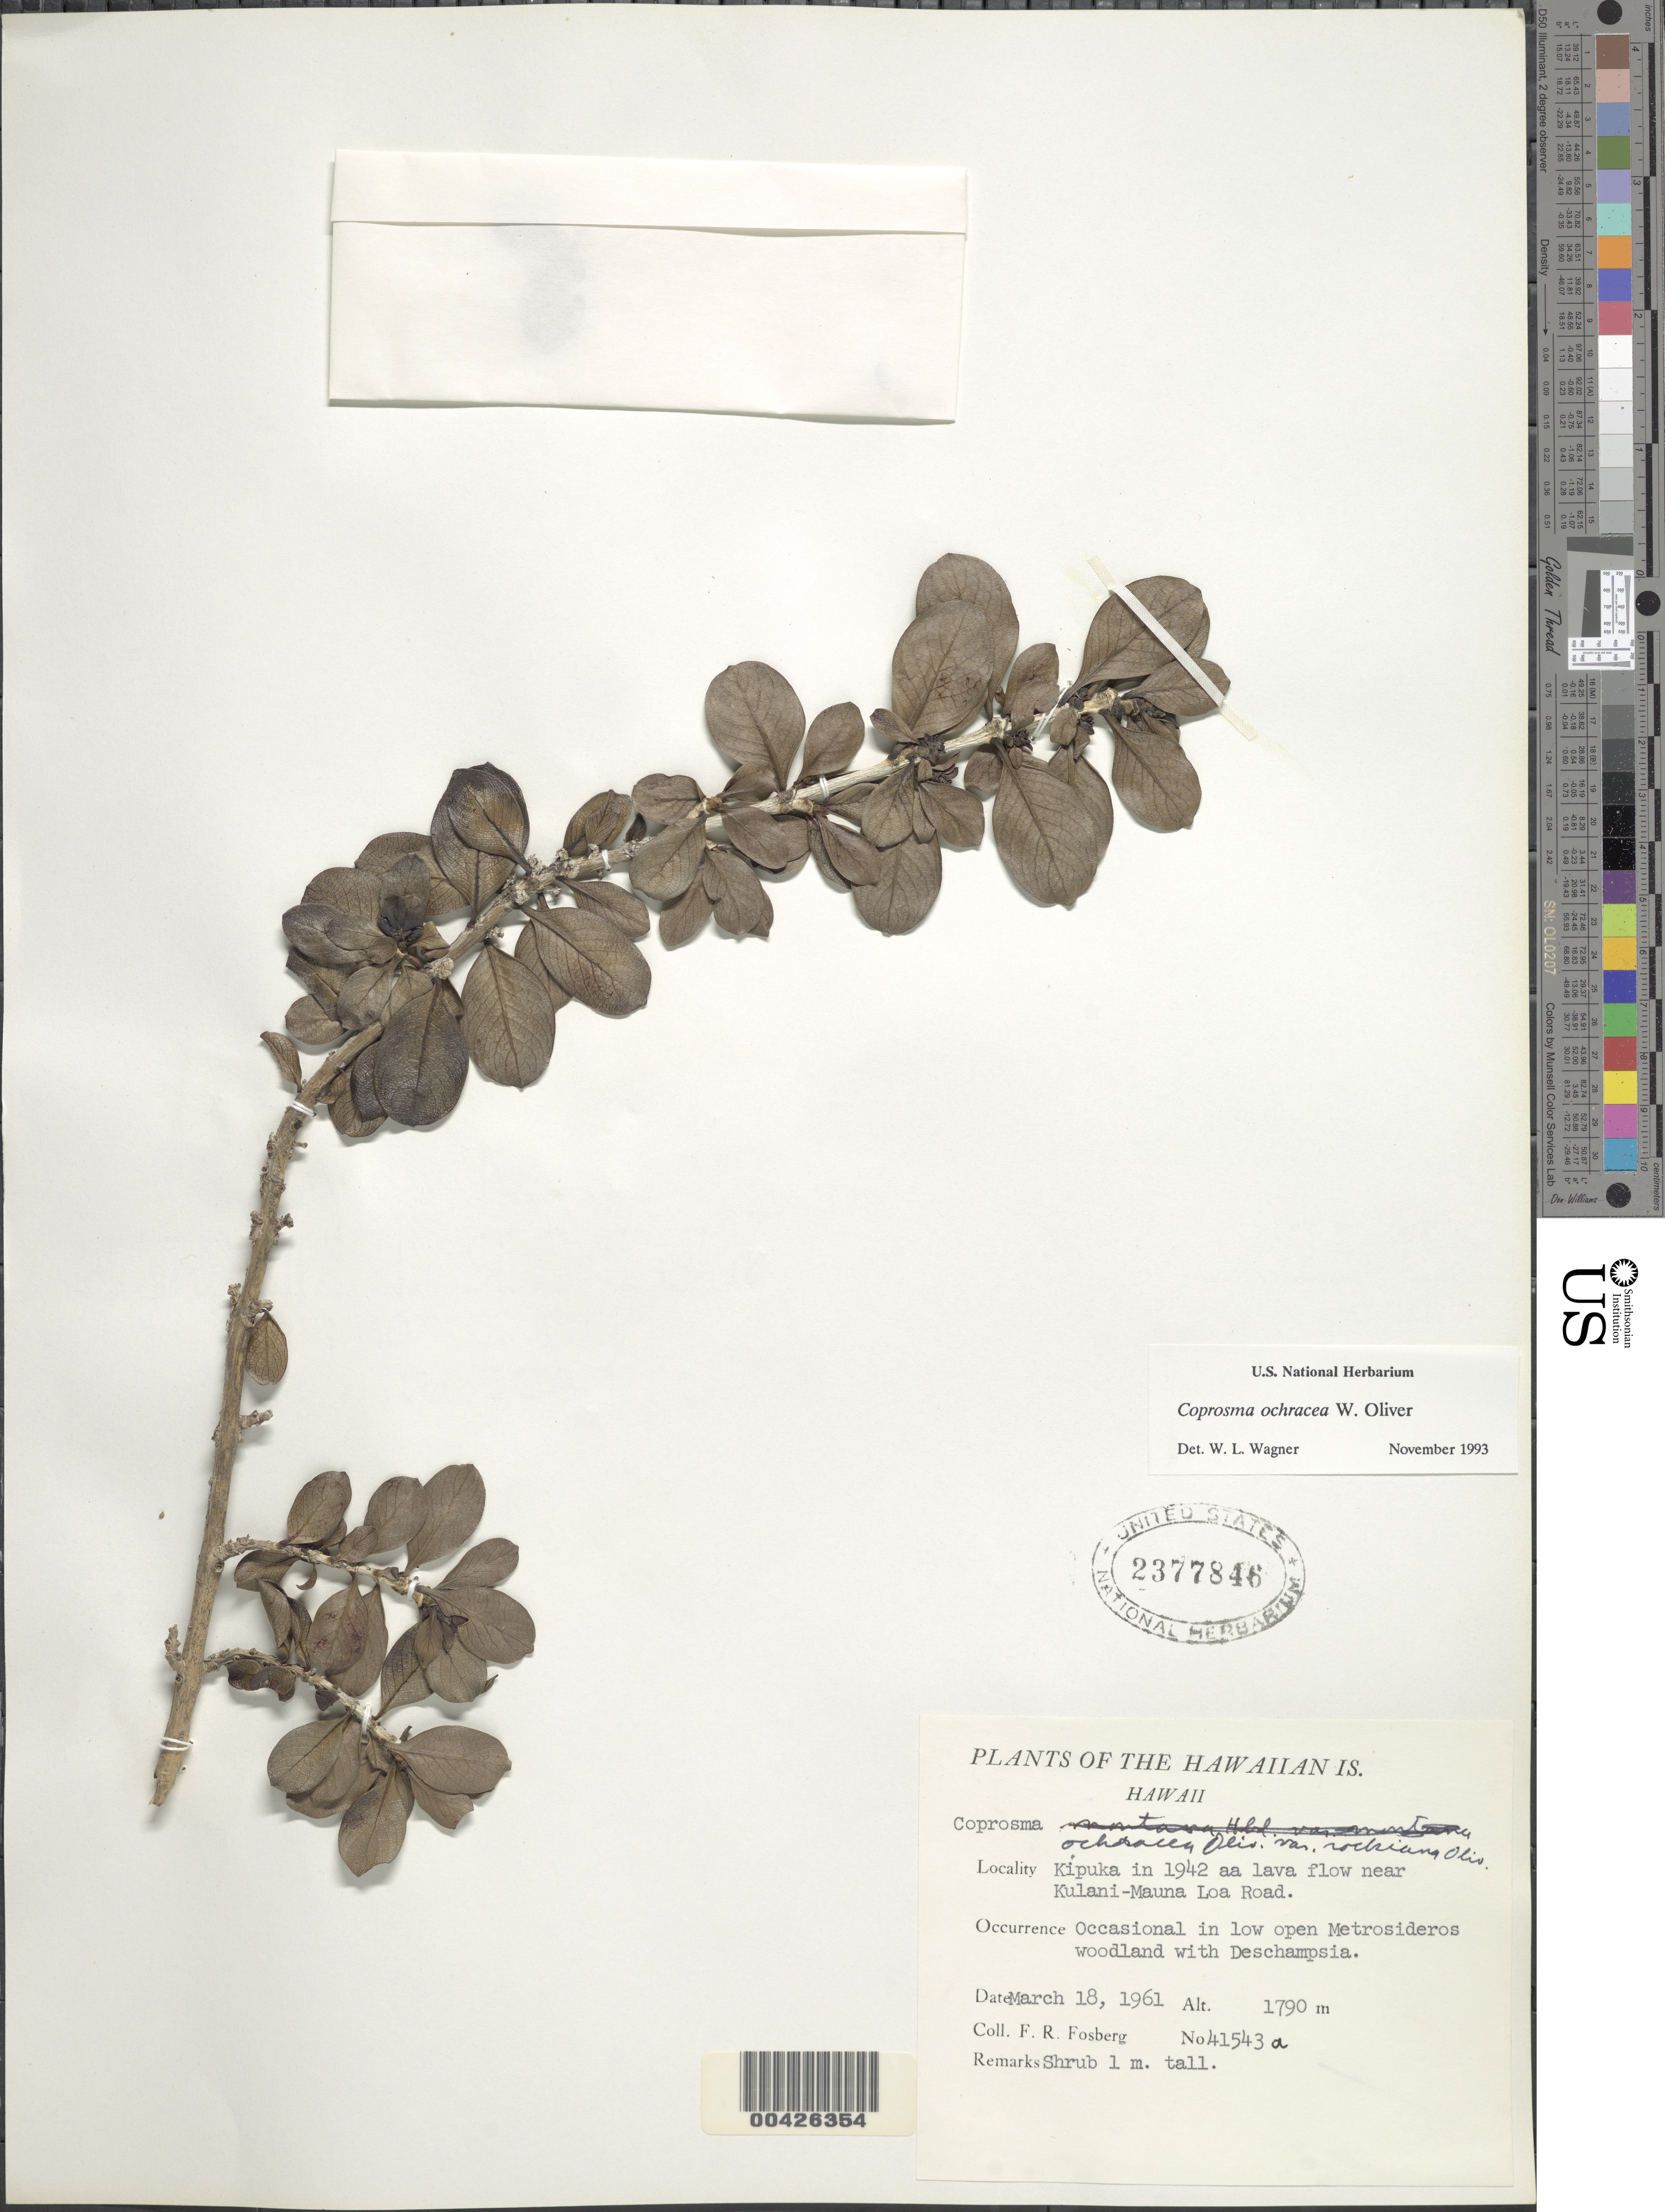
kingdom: Plantae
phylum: Tracheophyta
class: Magnoliopsida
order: Gentianales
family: Rubiaceae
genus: Coprosma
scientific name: Coprosma ochracea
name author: W.R.B. Oliv.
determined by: Wagner, W. L., (BOT), Smithsonian Institution - National Museum of Natural History (UNITED STATES)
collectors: F. R. Fosberg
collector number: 41543a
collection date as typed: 18 Mar 1961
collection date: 1961-03-18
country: United States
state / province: Hawaii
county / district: Hawaii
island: Hawaii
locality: Kipuka in 1942 aa lava flow near Kulani-Mauna Loa Road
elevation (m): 1790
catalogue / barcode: US 2377846